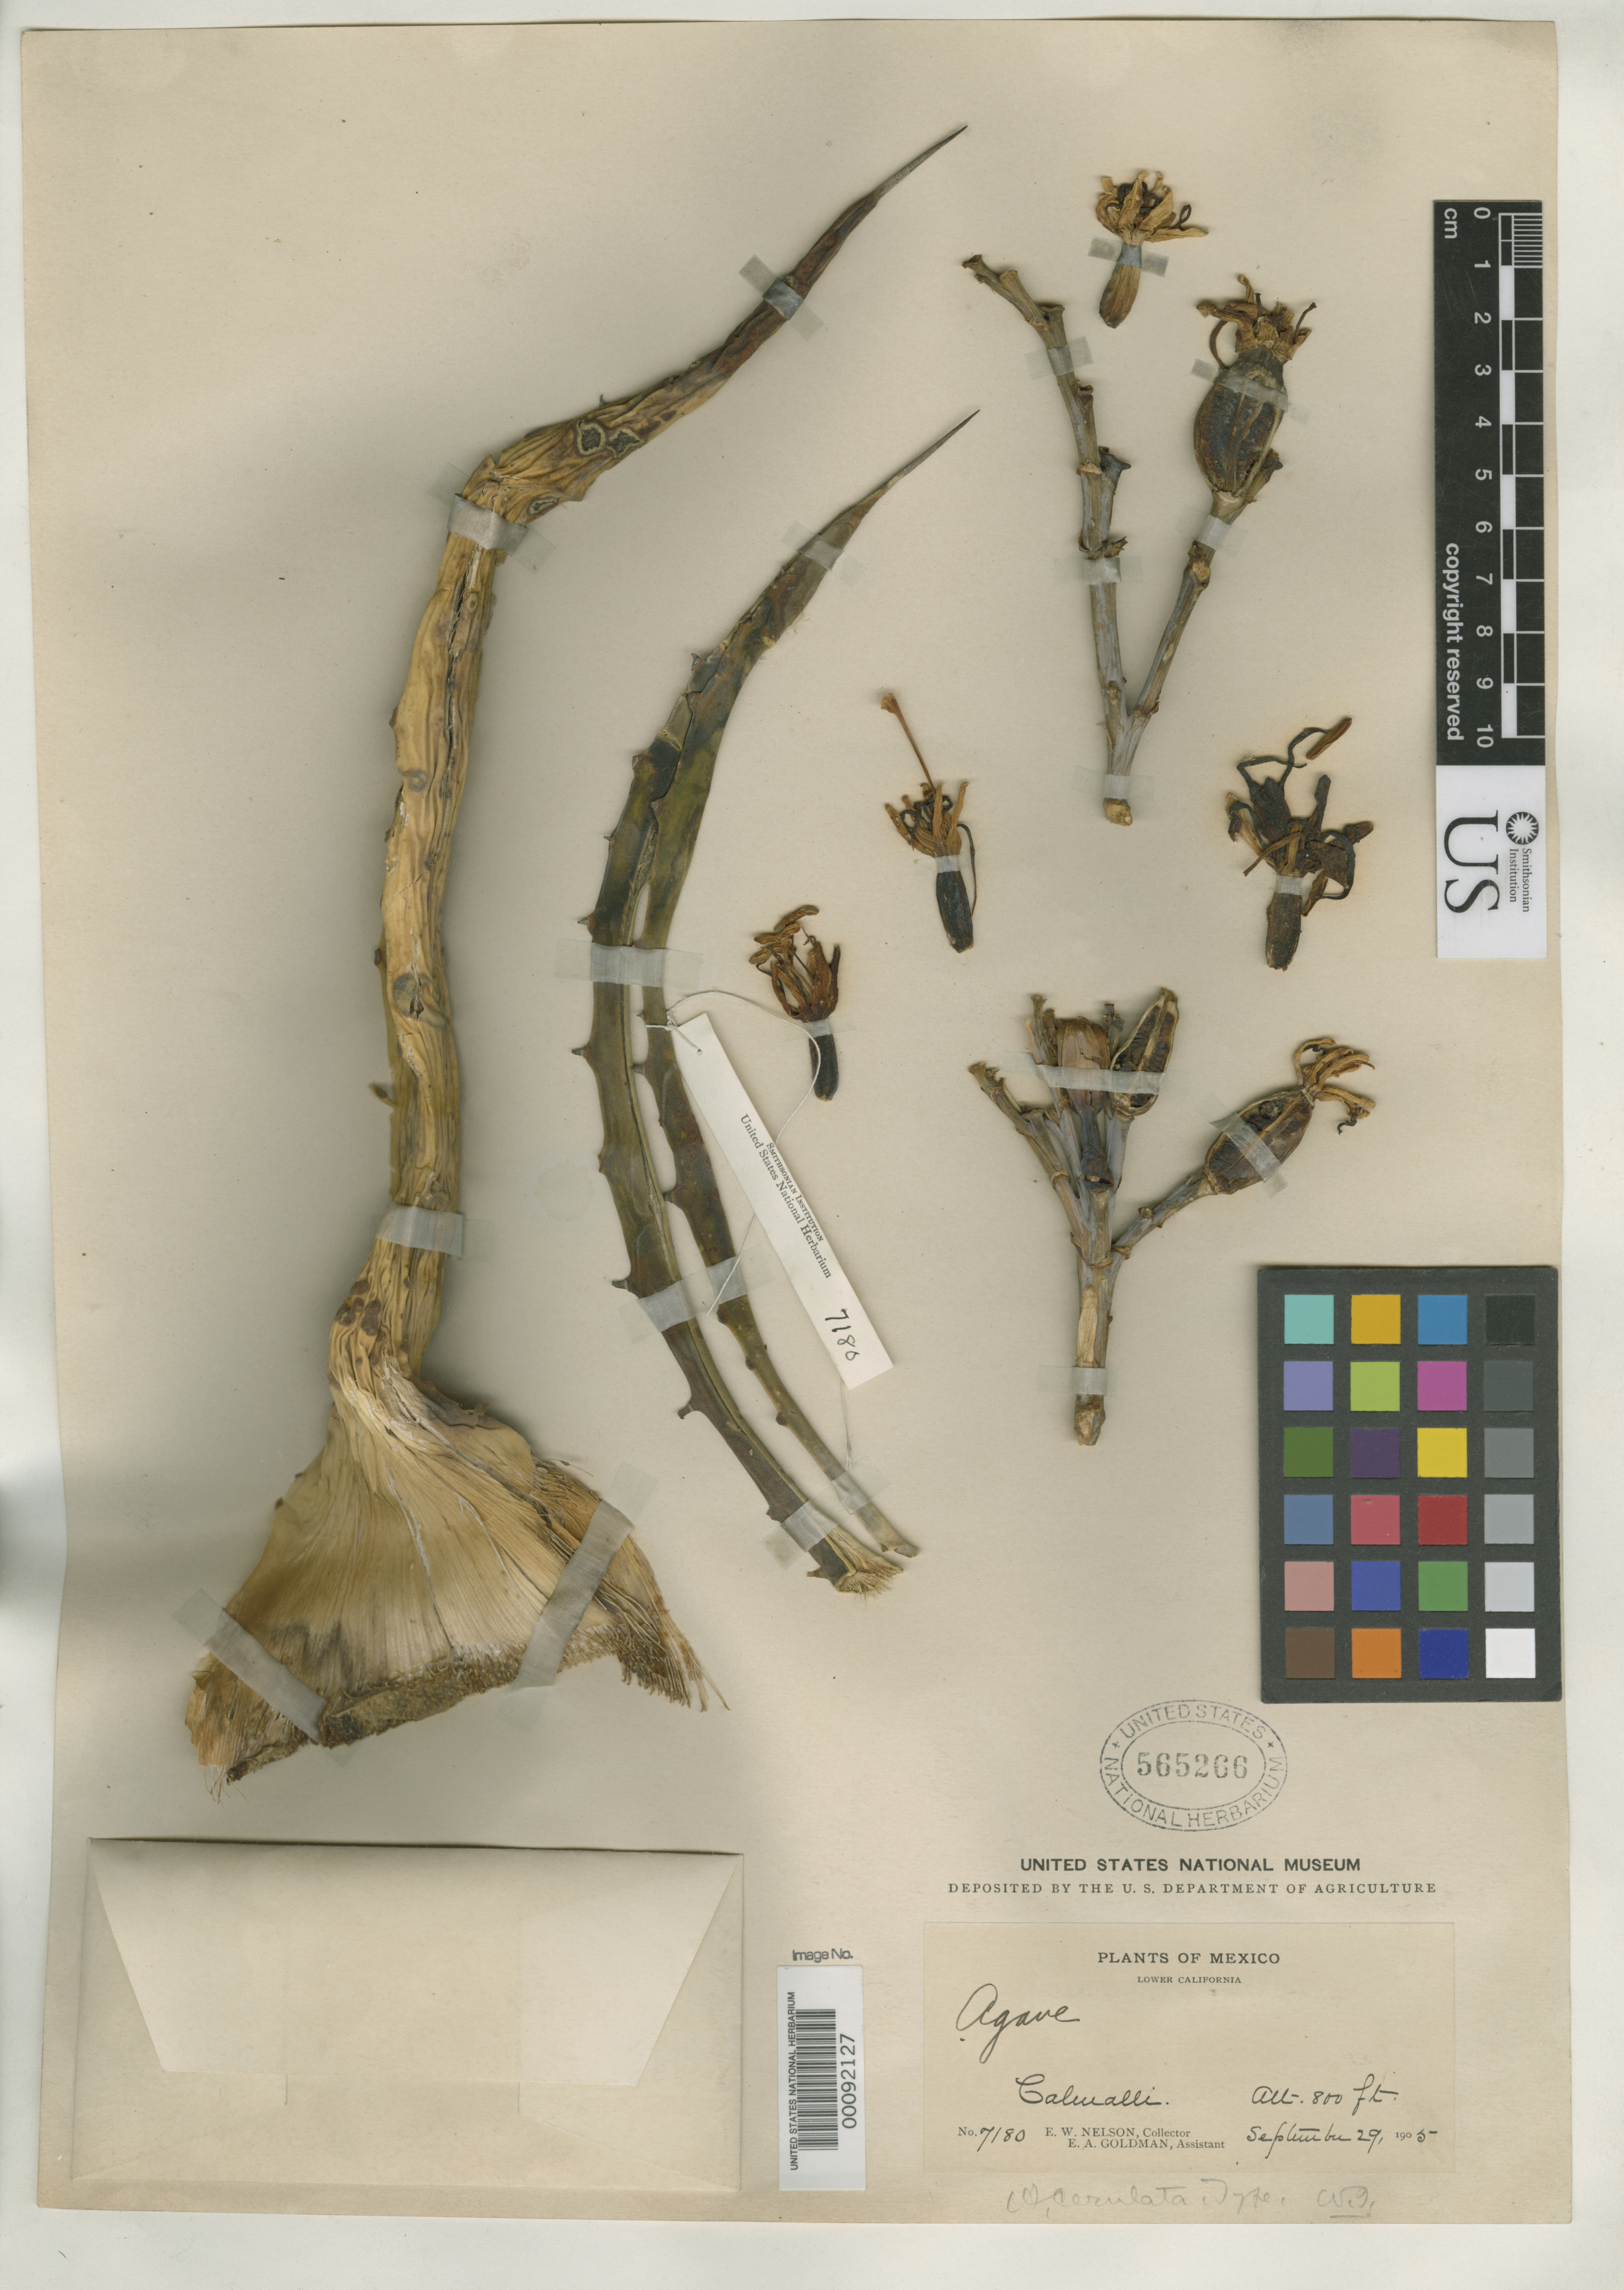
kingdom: Plantae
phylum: Tracheophyta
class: Liliopsida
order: Asparagales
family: Asparagaceae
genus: Agave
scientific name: Agave cerulata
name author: Trel.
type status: Holotype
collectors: E. W. Nelson & E. A. Goldman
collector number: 7180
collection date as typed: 29 Sep 1905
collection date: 1905-09-29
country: Mexico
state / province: Baja California Norte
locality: Calmalli.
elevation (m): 244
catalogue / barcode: US 565266